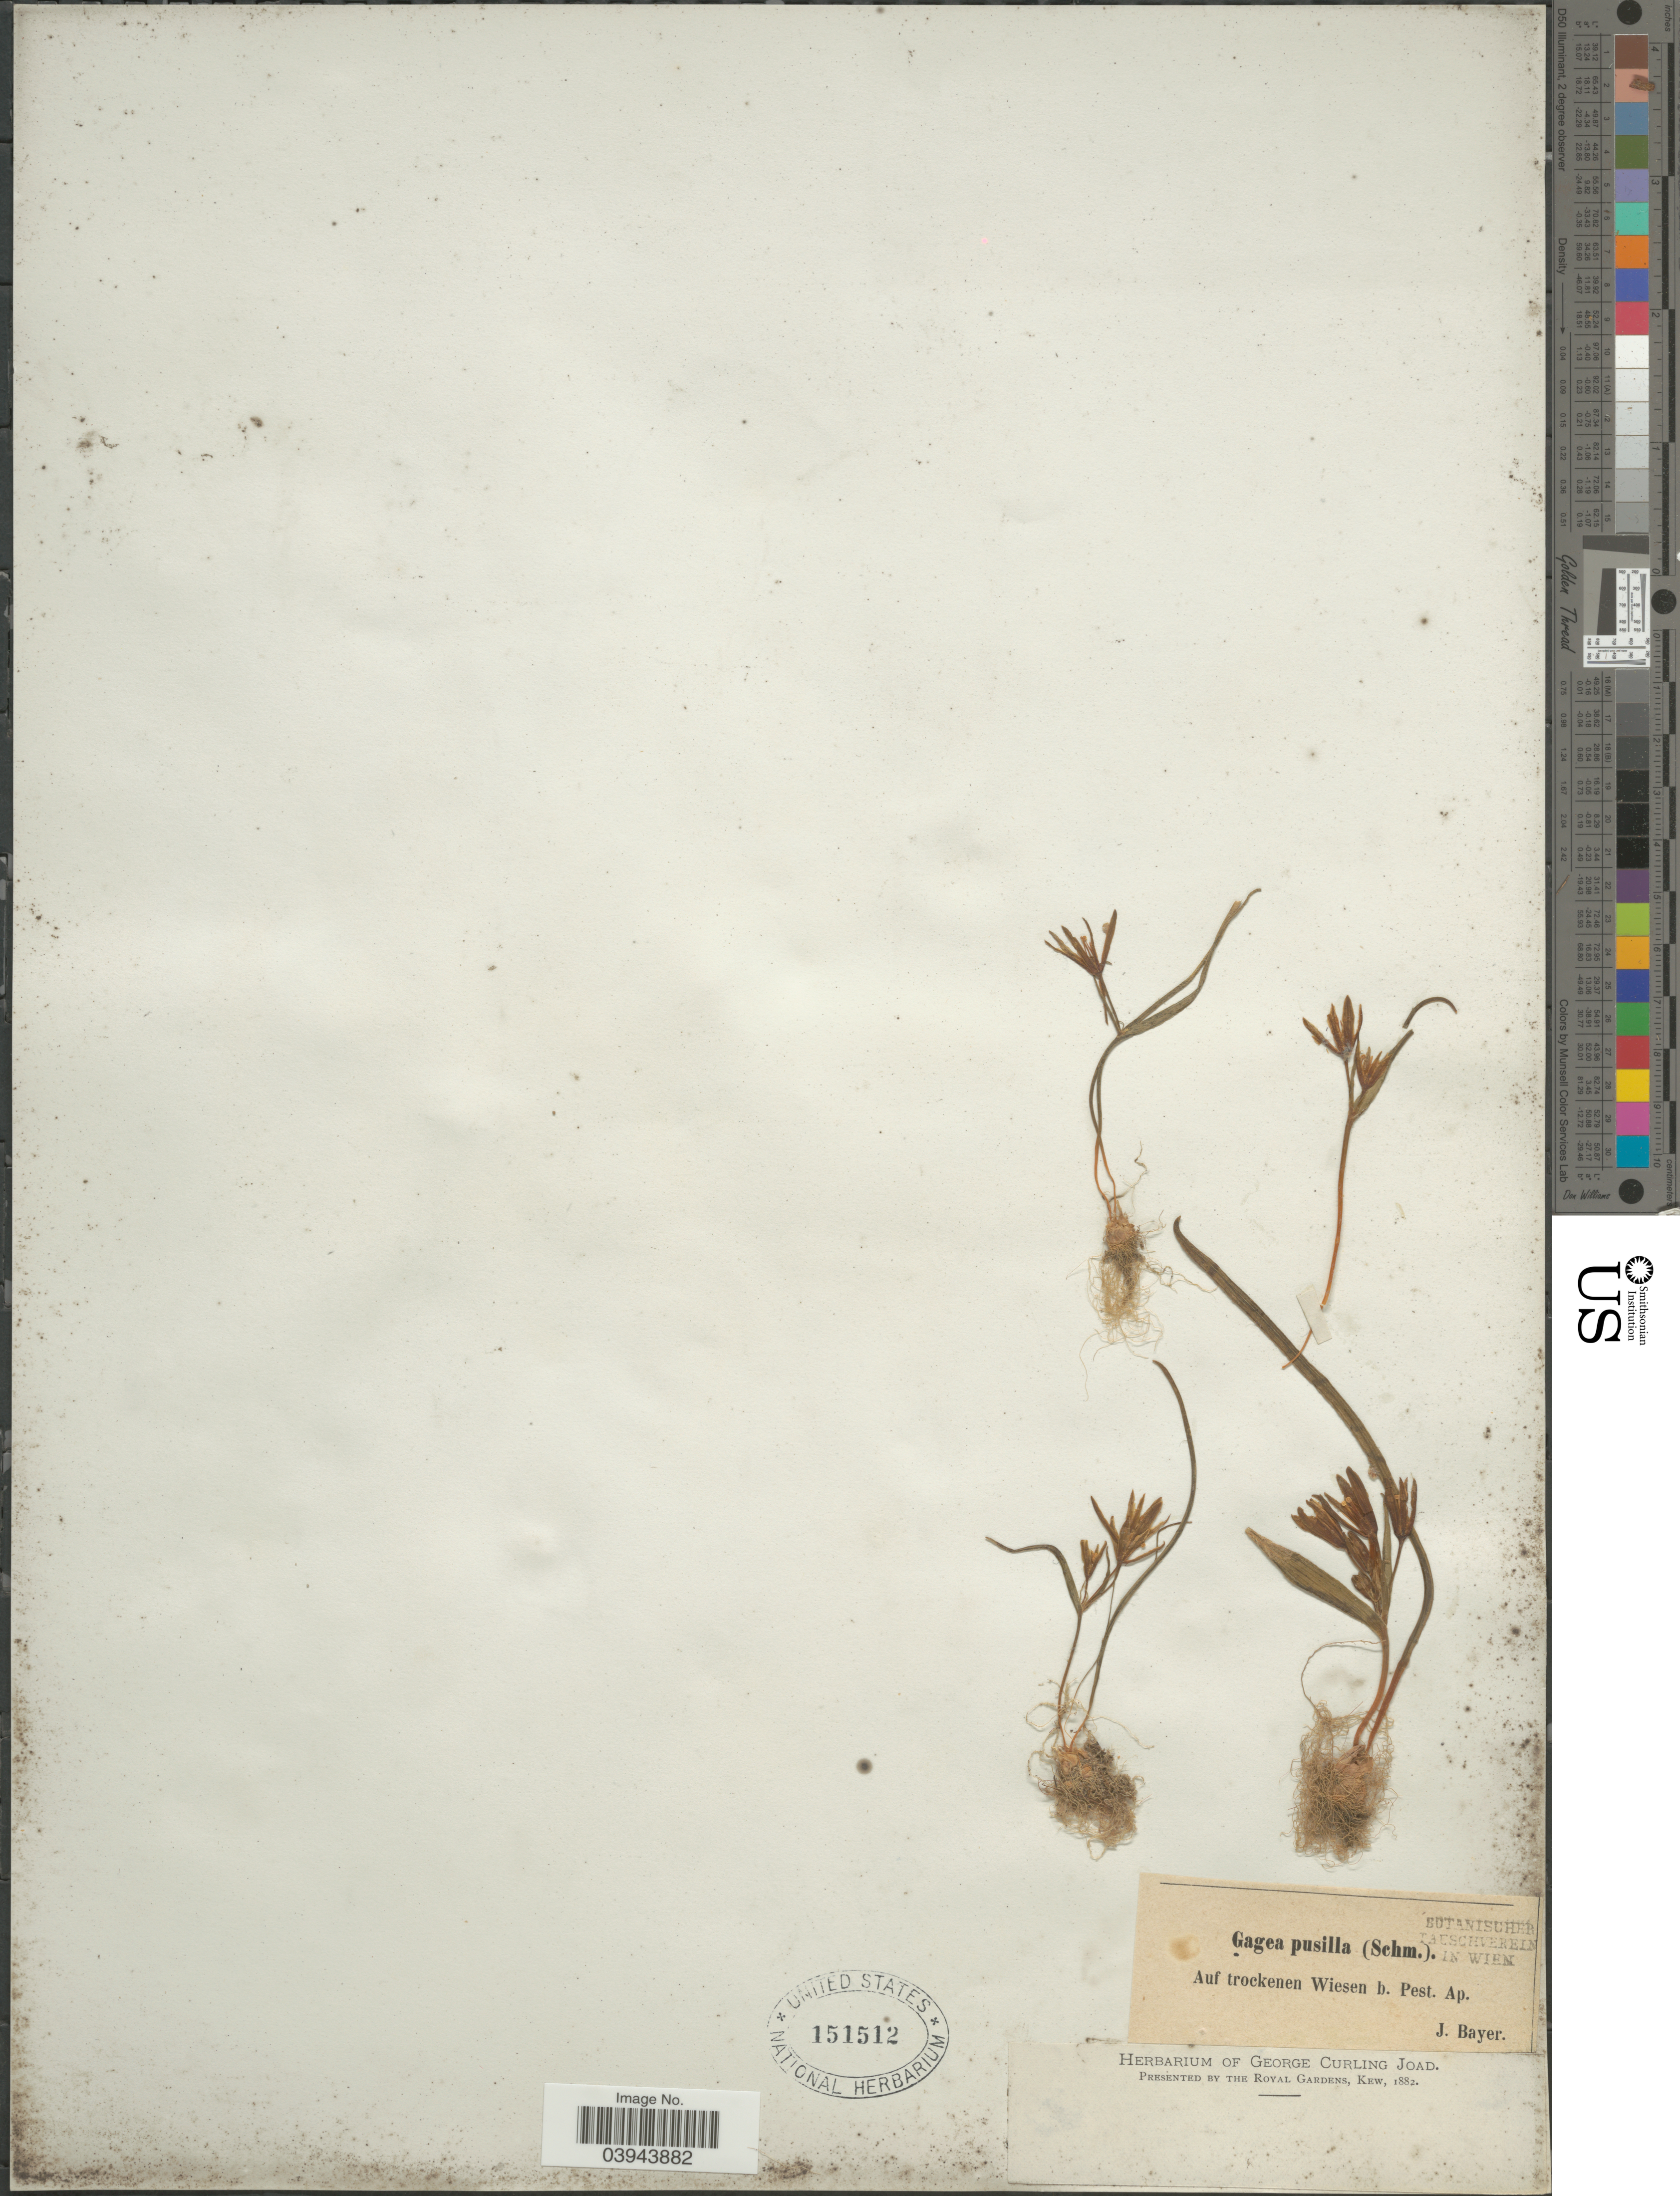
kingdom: Plantae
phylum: Tracheophyta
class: Liliopsida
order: Liliales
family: Liliaceae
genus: Gagea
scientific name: Gagea pusilla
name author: (F.W. Schmidt) Sweet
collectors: J. Bayer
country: Hungary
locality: Auf trockenen Wiesen b. Pest. Ap.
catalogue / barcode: US 151512